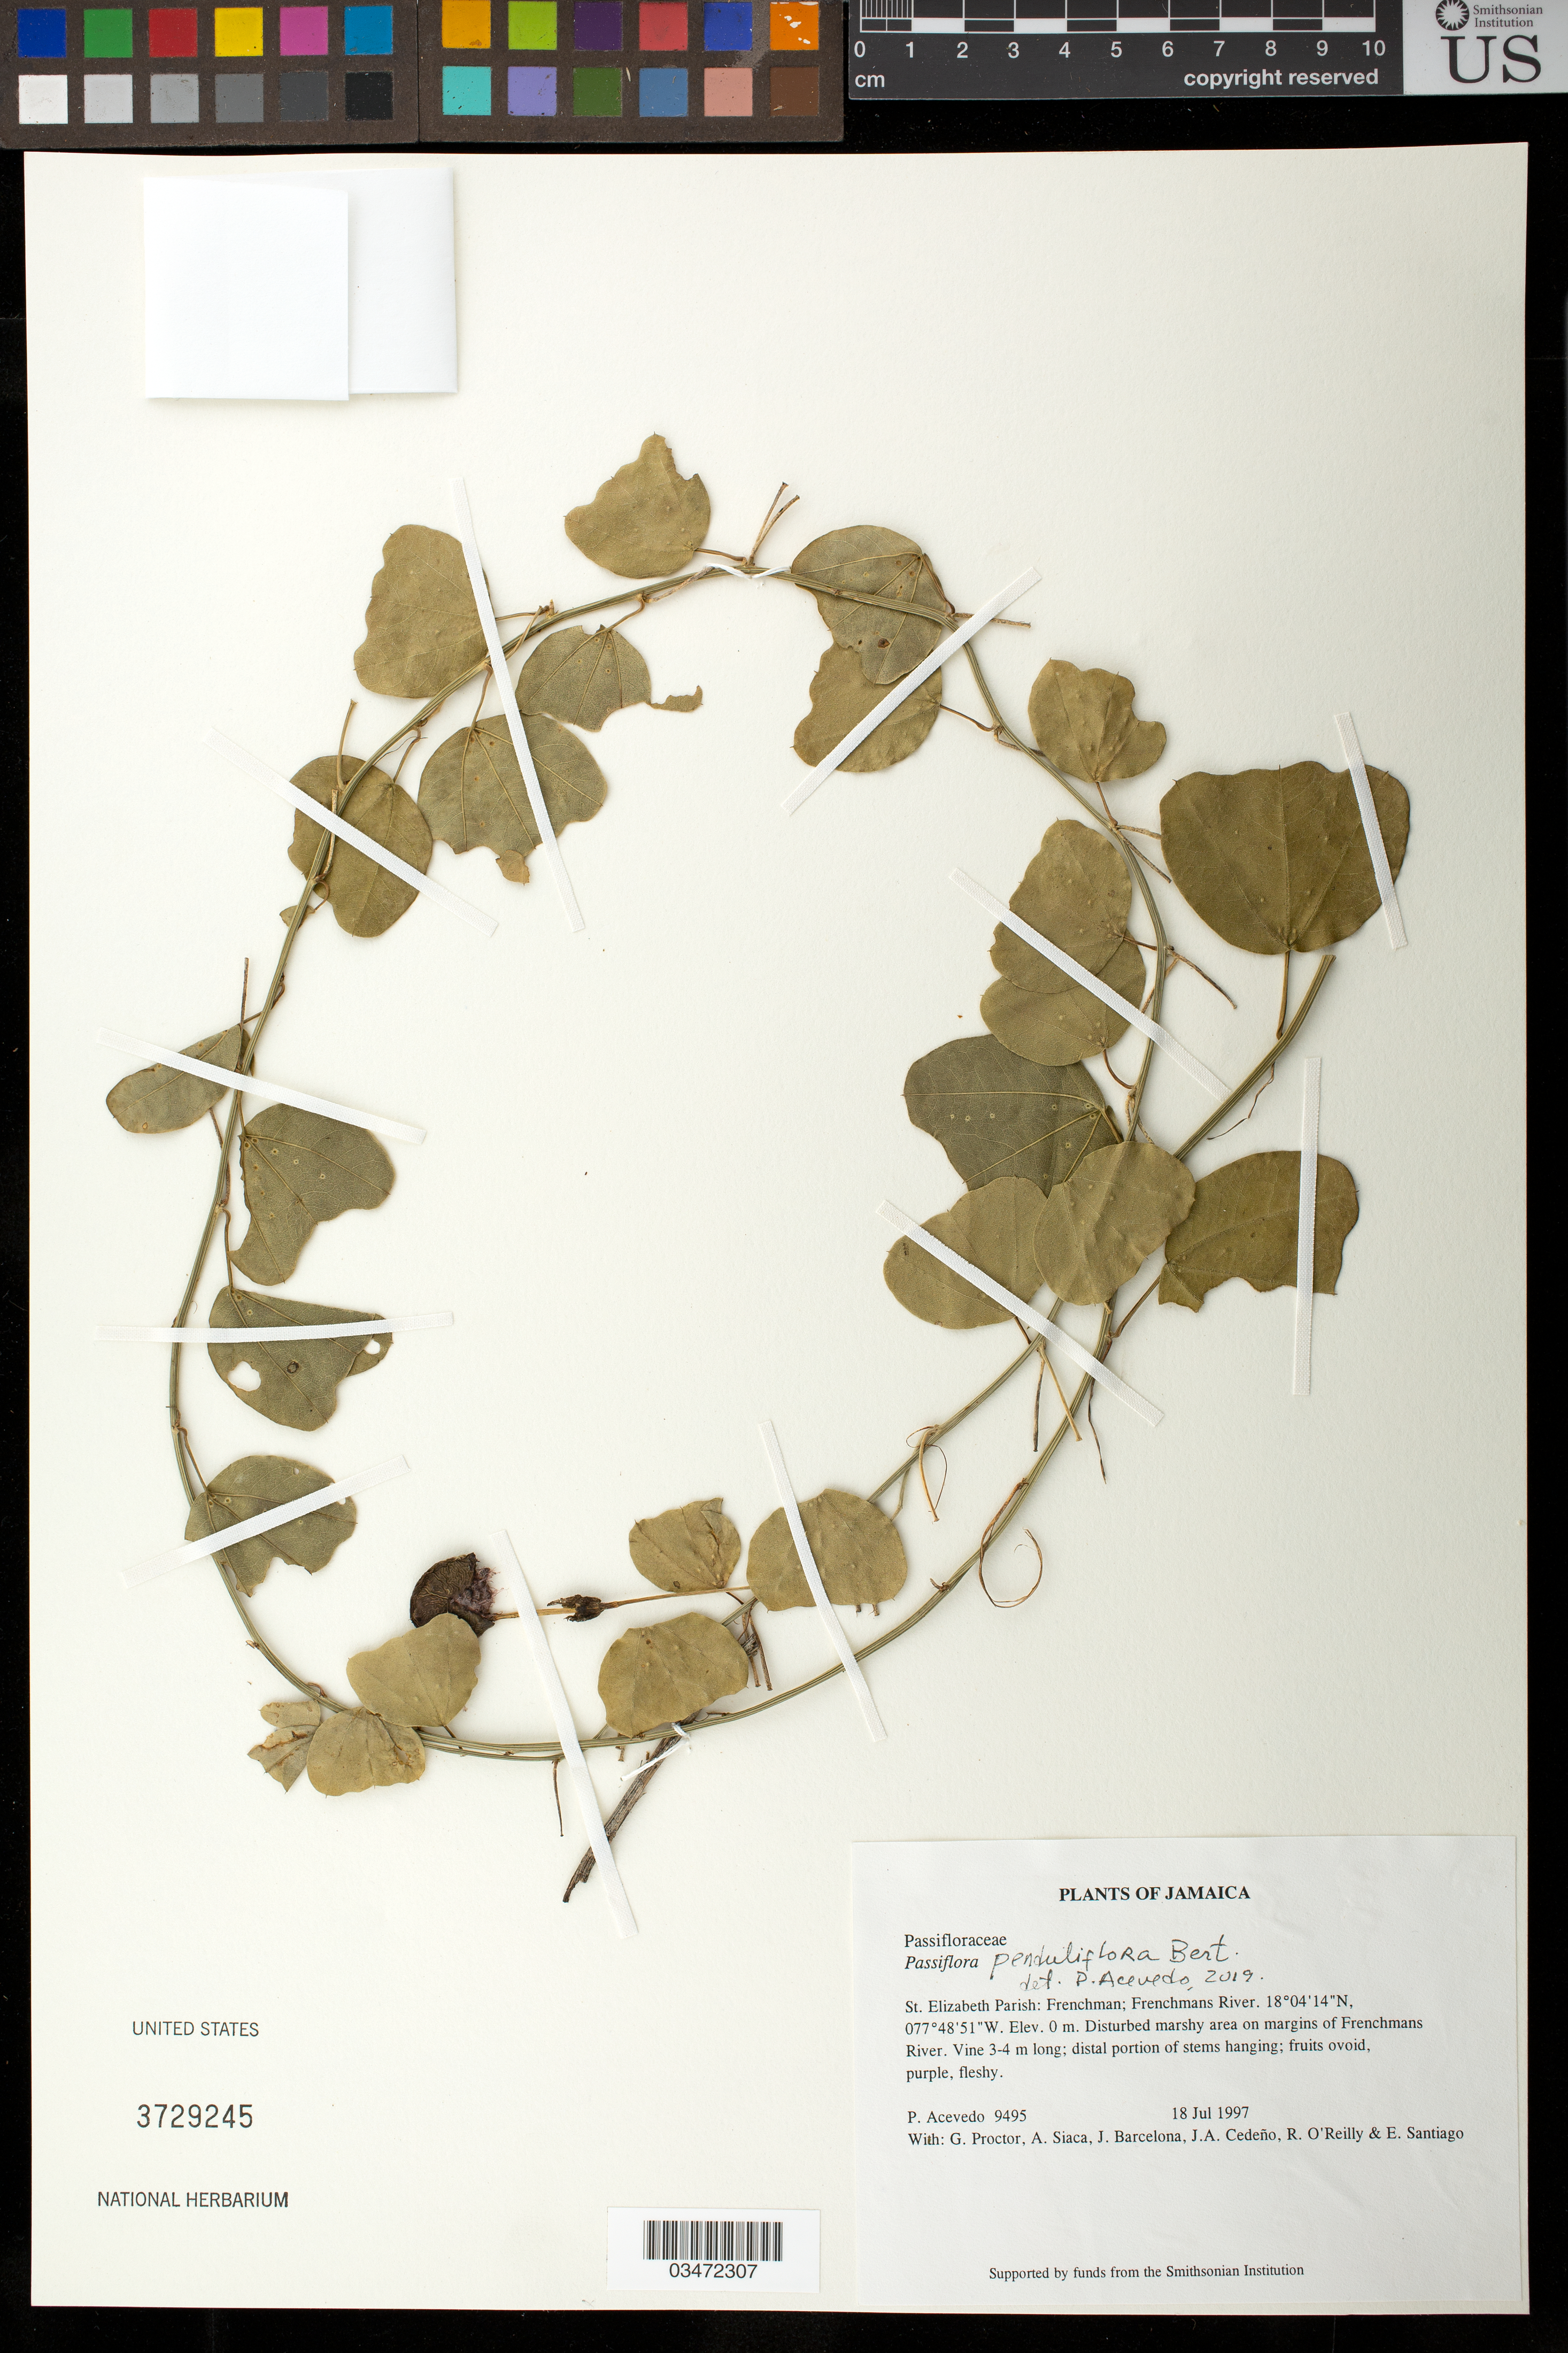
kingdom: Plantae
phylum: Tracheophyta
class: Magnoliopsida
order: Malpighiales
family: Passifloraceae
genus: Passiflora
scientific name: Passiflora penduliflora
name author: Bertero ex DC.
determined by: Acevedo-Rodríguez, P., (BOT), Smithsonian Institution - National Museum of Natural History (UNITED STATES)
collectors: P. Acevedo-Rodr., G. R. Proctor, A. Siaca, J. F. Barcelona, J. A. Cedeno, R. O'Reilly & E. Santiago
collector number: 9545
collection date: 1997-07-18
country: Jamaica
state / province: Saint Elizabeth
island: Jamaica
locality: Frenchman; Frenchmans River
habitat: Disturbed marshy area on margins of river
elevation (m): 0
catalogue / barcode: US 3729245